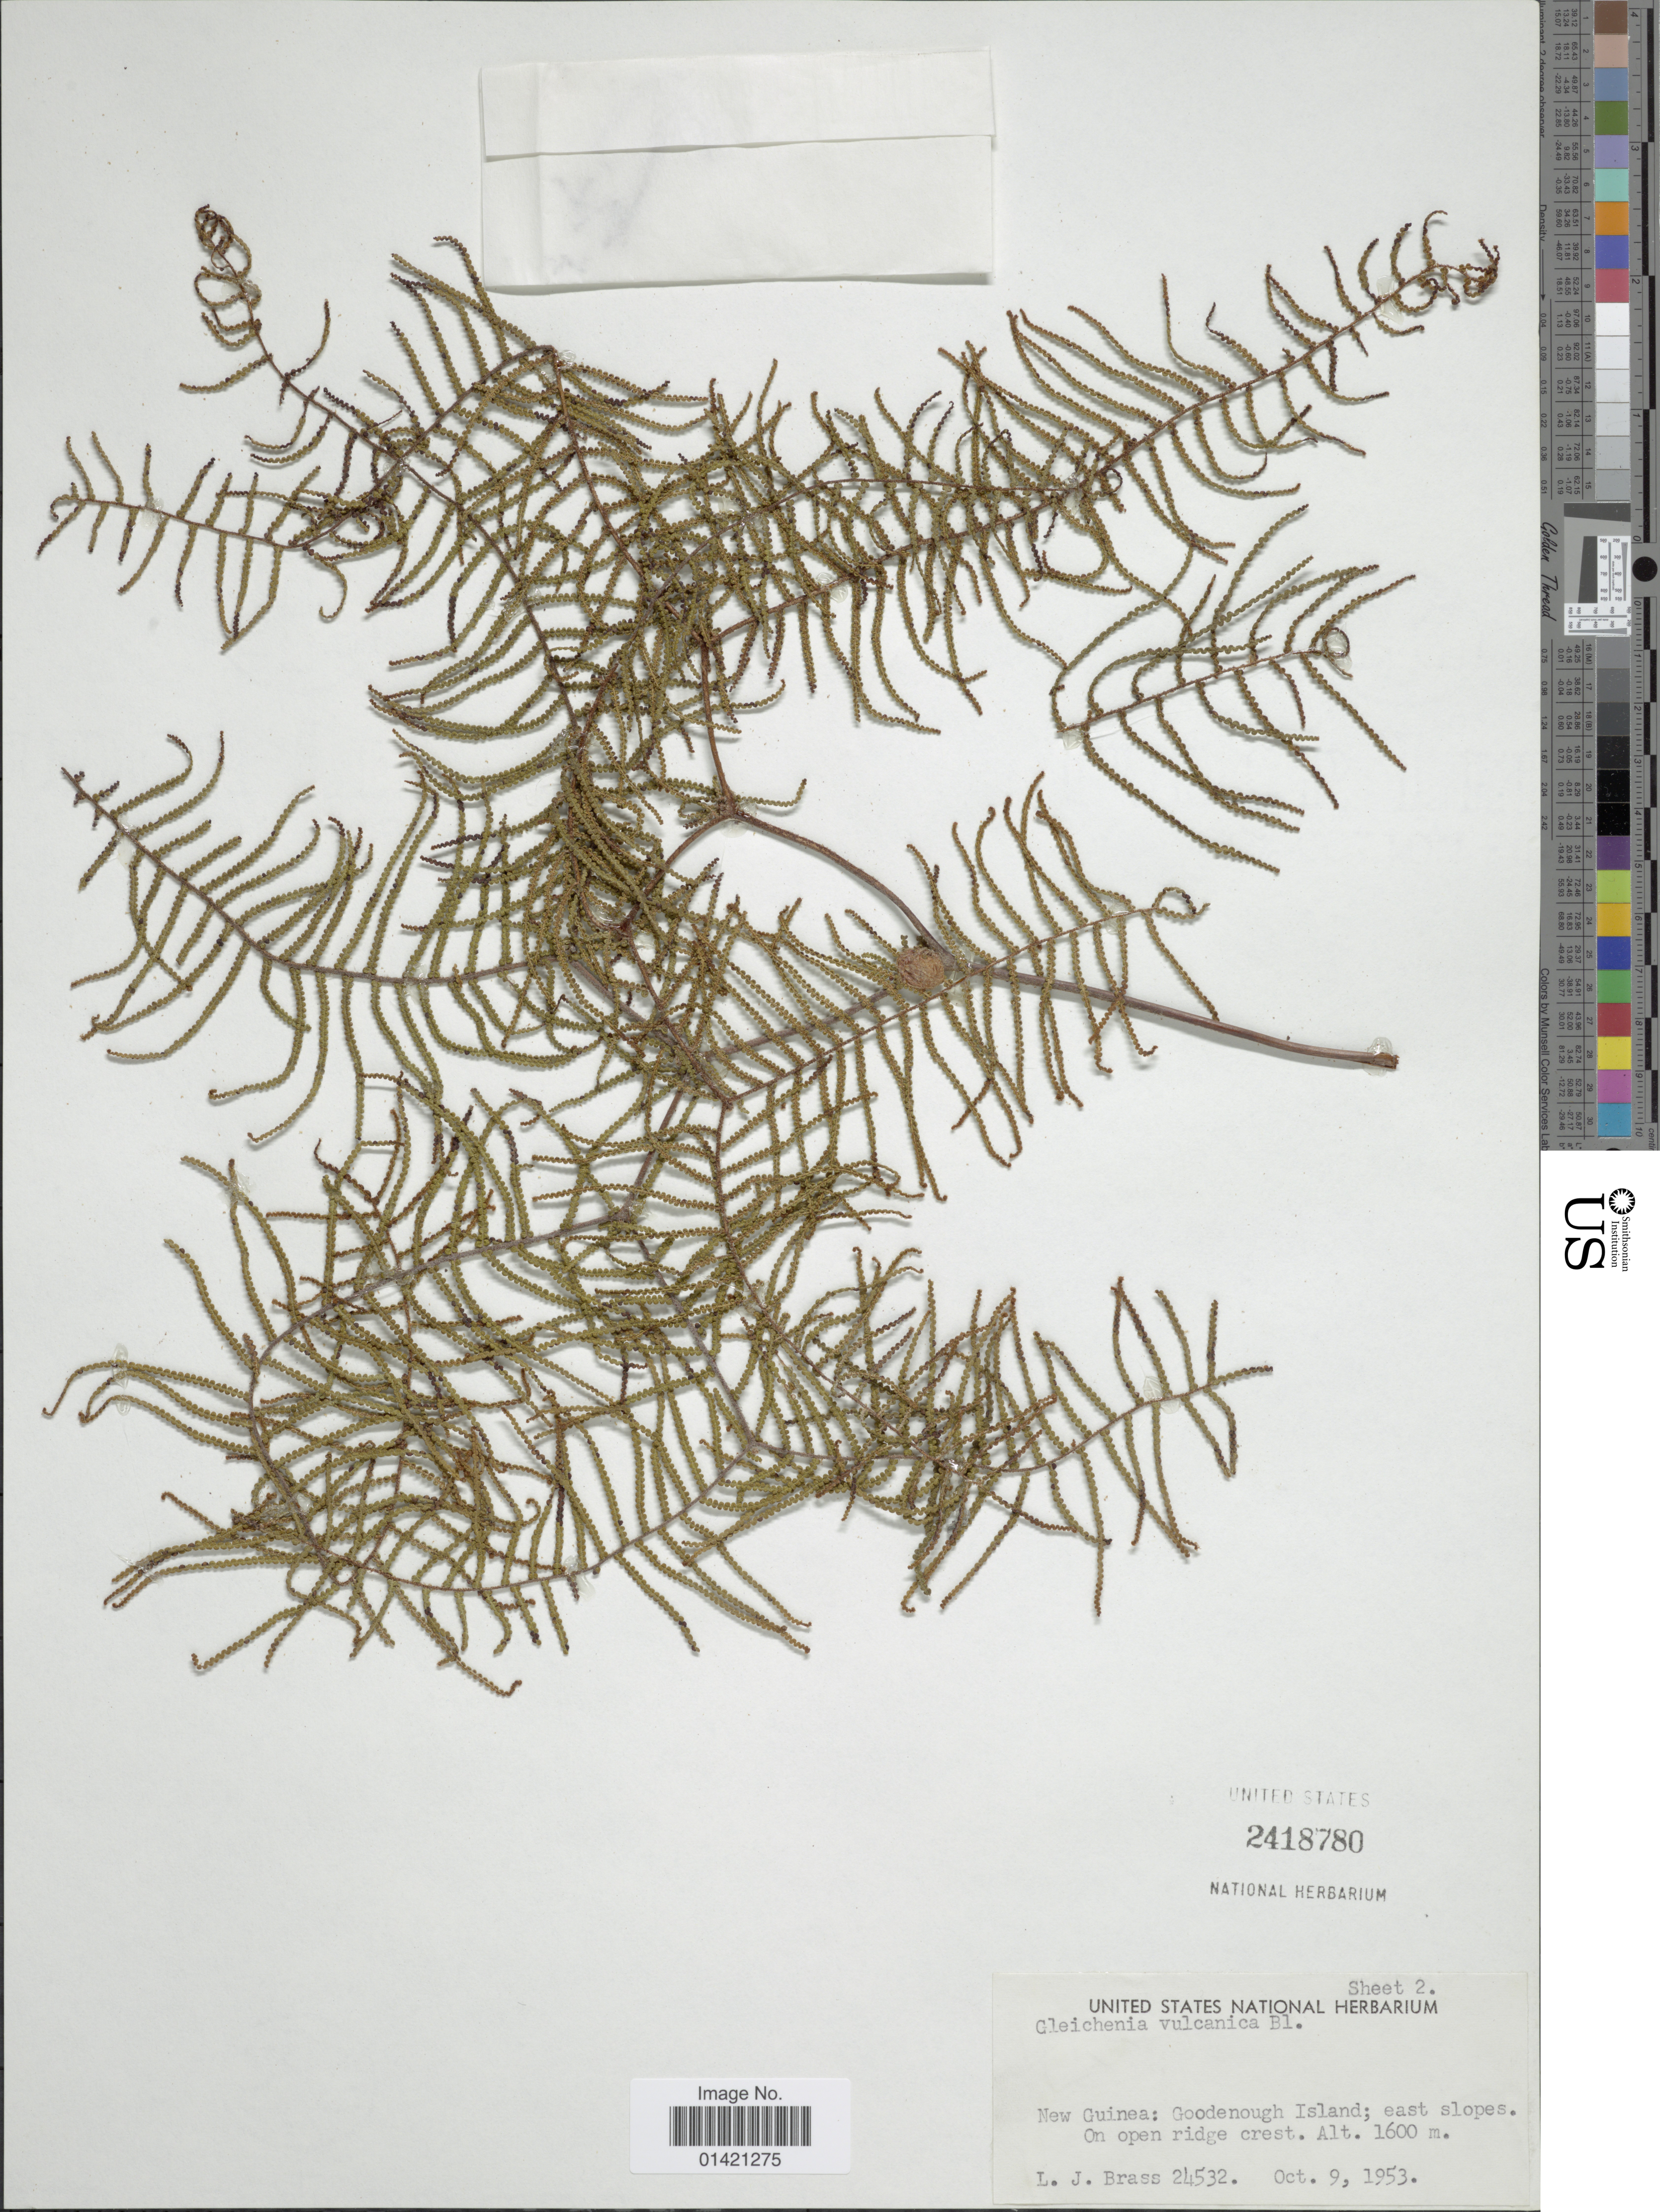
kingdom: Plantae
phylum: Tracheophyta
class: Polypodiopsida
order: Gleicheniales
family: Gleicheniaceae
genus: Gleichenia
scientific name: Gleichenia vulcanica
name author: Blume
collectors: L. J. Brass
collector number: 24532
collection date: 1953-10-09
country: Papua New Guinea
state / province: Milne Bay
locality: New Guinea: Goodenough Island; east slopes. On open ridge crest.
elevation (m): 1600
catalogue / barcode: US 2418780